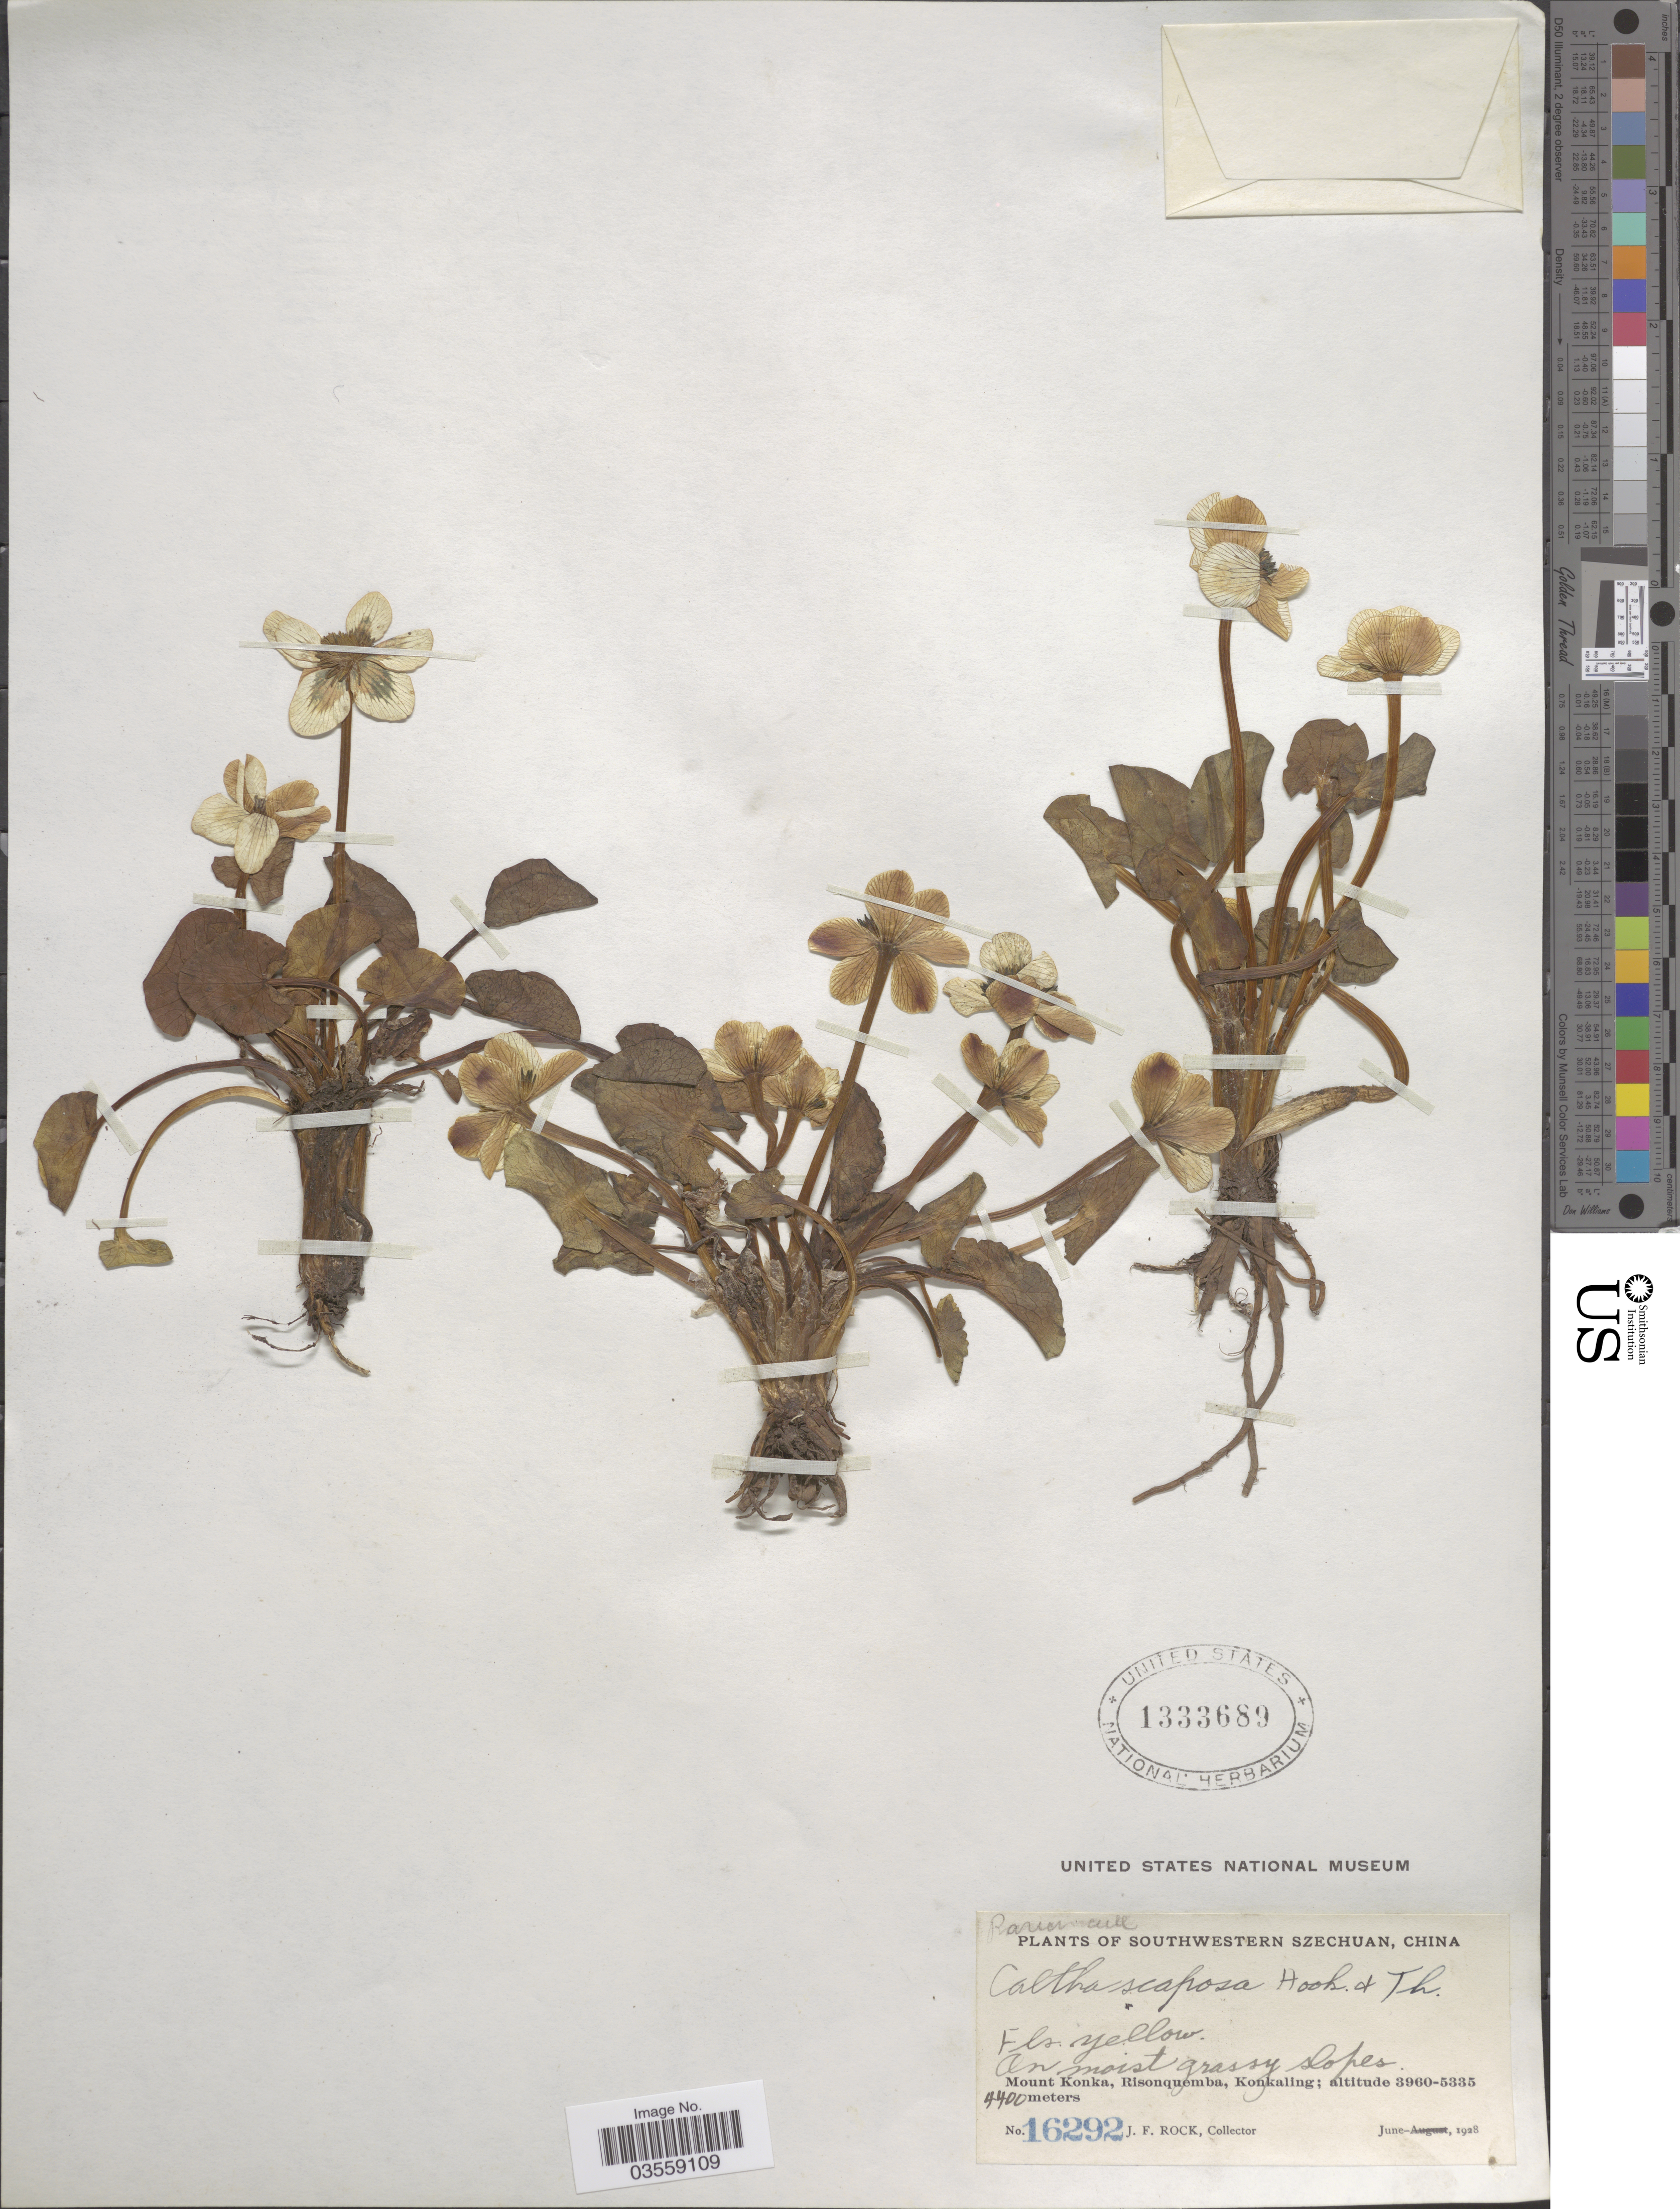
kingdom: Plantae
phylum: Tracheophyta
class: Magnoliopsida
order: Ranunculales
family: Ranunculaceae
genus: Caltha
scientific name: Caltha scaposa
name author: Hook. f. & Thoms.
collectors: J. Rock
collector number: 16292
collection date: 1928-06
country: China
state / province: Sichuan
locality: Southwestern Szechuan. Mount Konka, Risonquemba, Konkaling.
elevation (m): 4400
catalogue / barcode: US 1333689